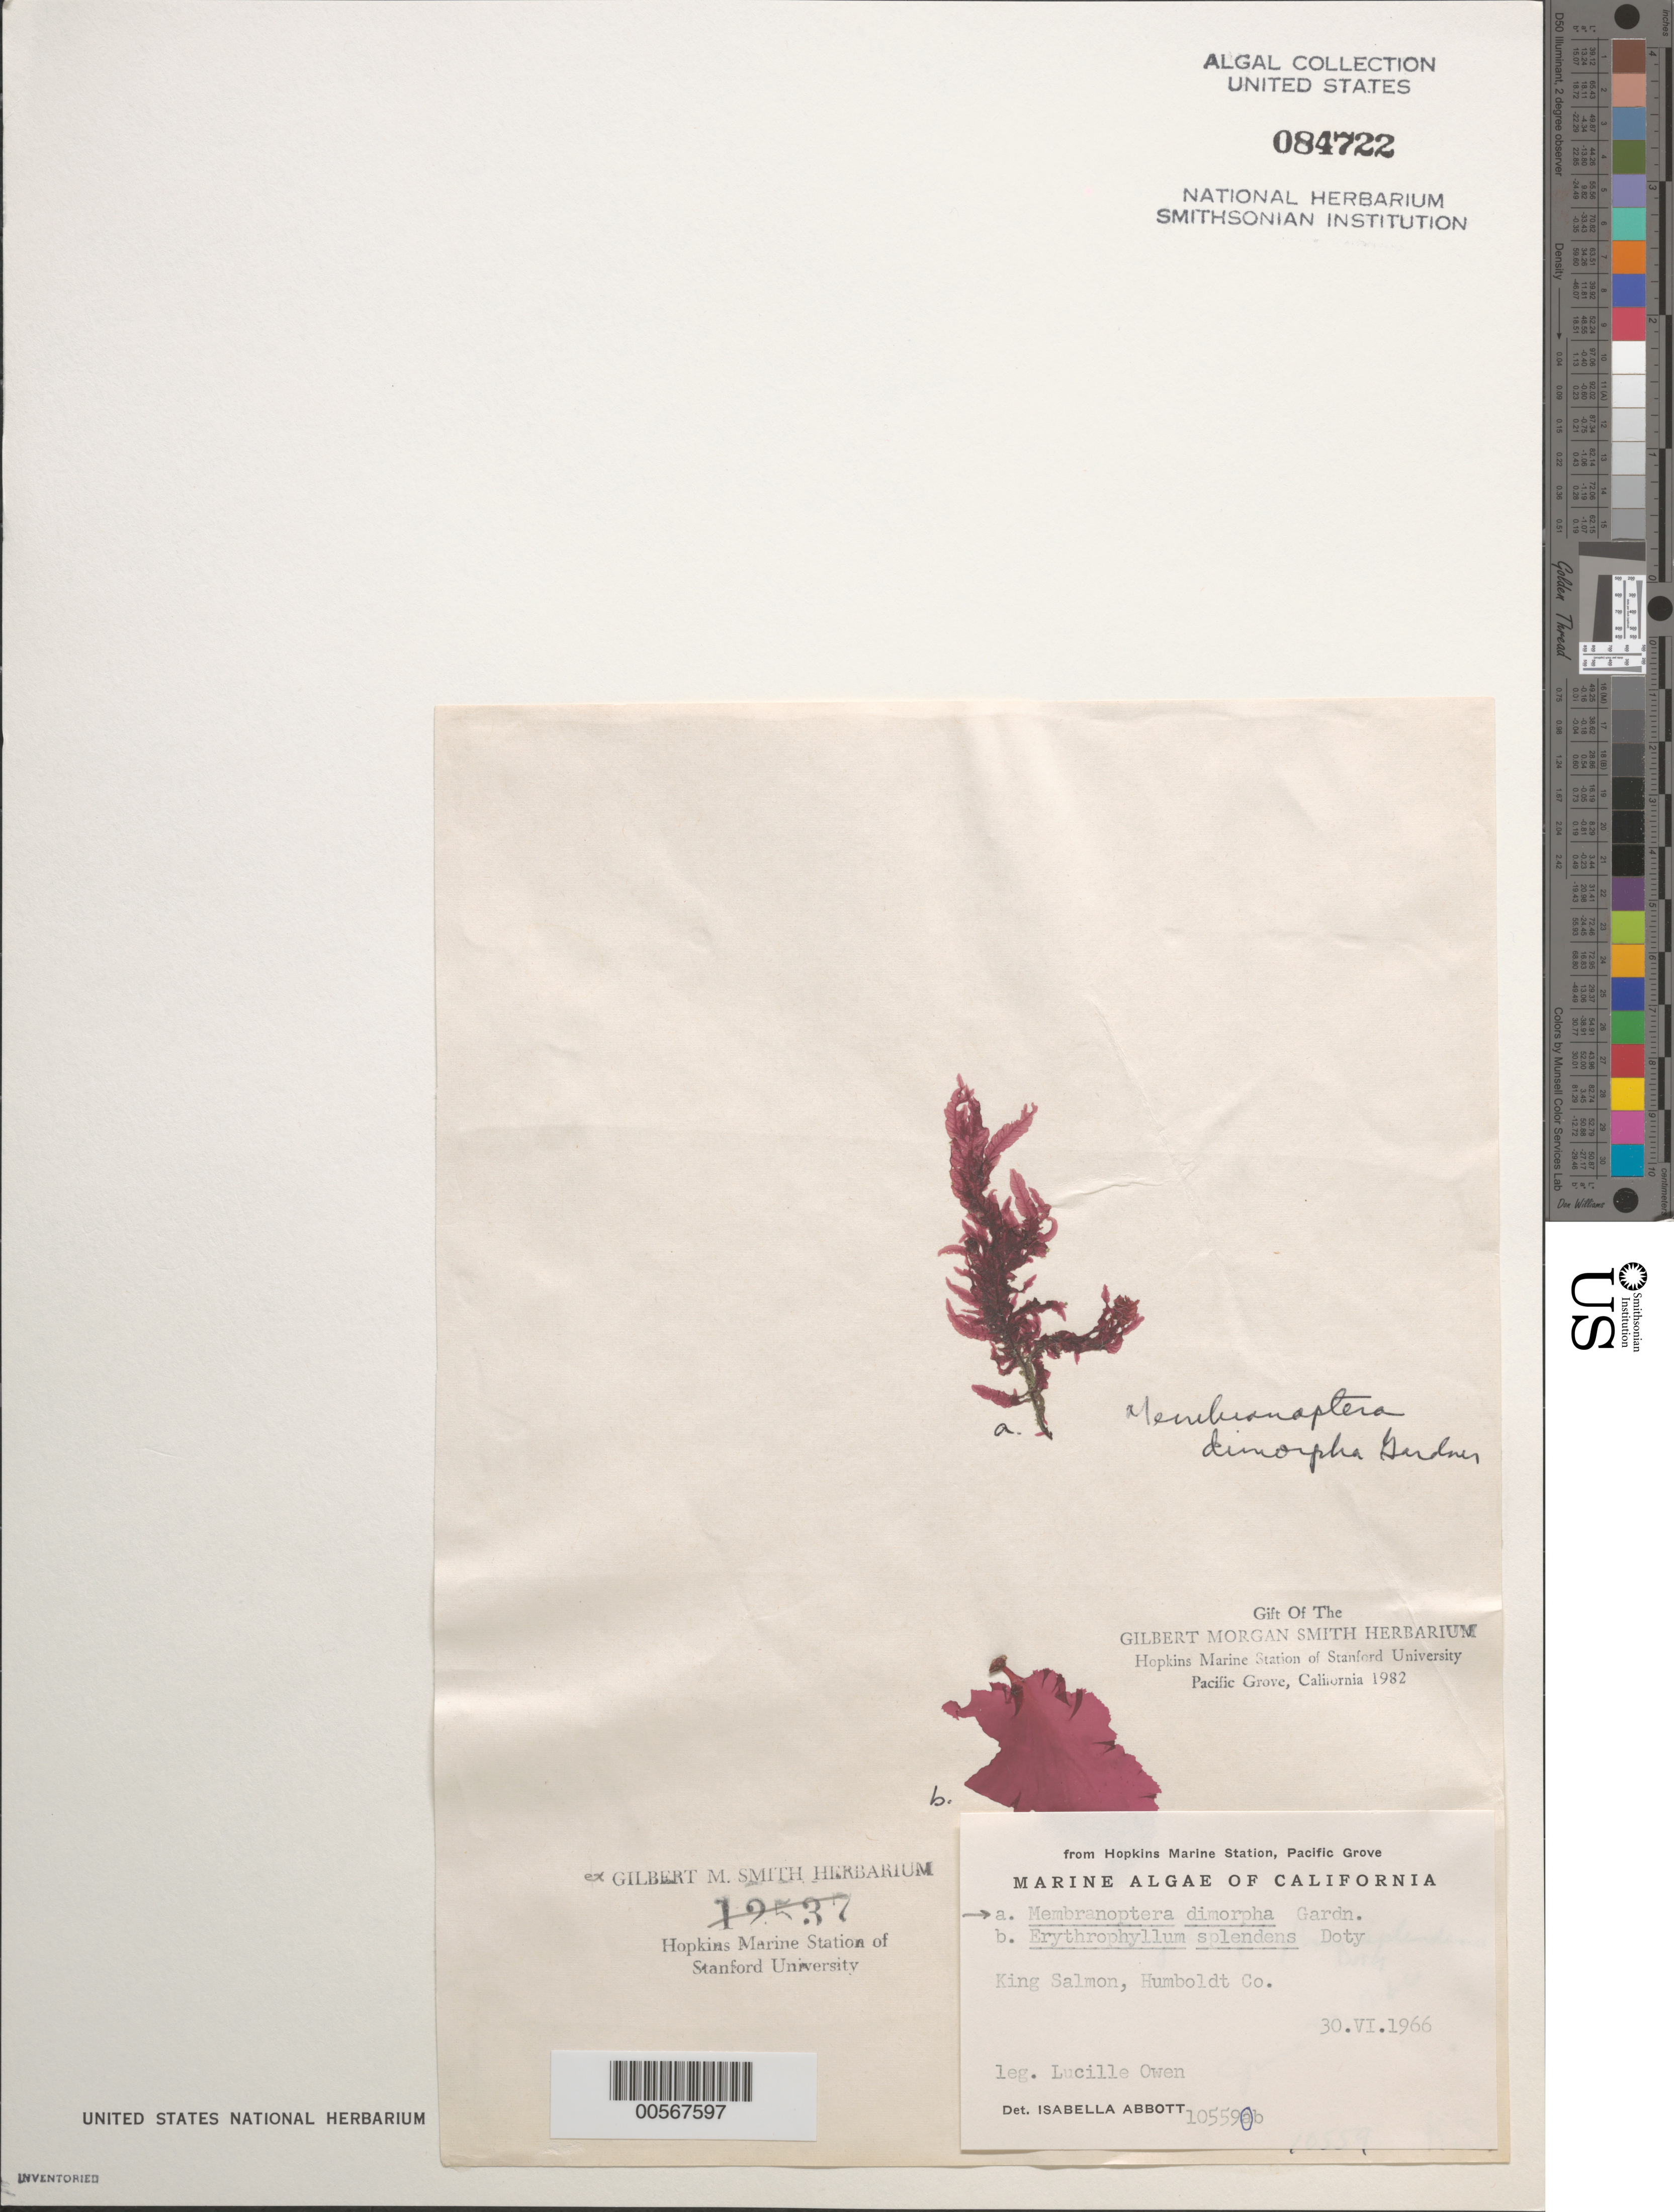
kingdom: Plantae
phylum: Rhodophyta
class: Florideophyceae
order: Ceramiales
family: Delesseriaceae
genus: Membranoptera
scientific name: Membranoptera platyphylla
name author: (Setch. & N.L. Gardner) Kylin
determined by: Algae name updating Project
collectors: L. Owen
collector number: IAA 10559a & IAA 10559b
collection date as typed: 30 Jun 1966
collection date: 1966-06-30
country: United States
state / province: California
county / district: Humboldt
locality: King Salmon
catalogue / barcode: US 84722